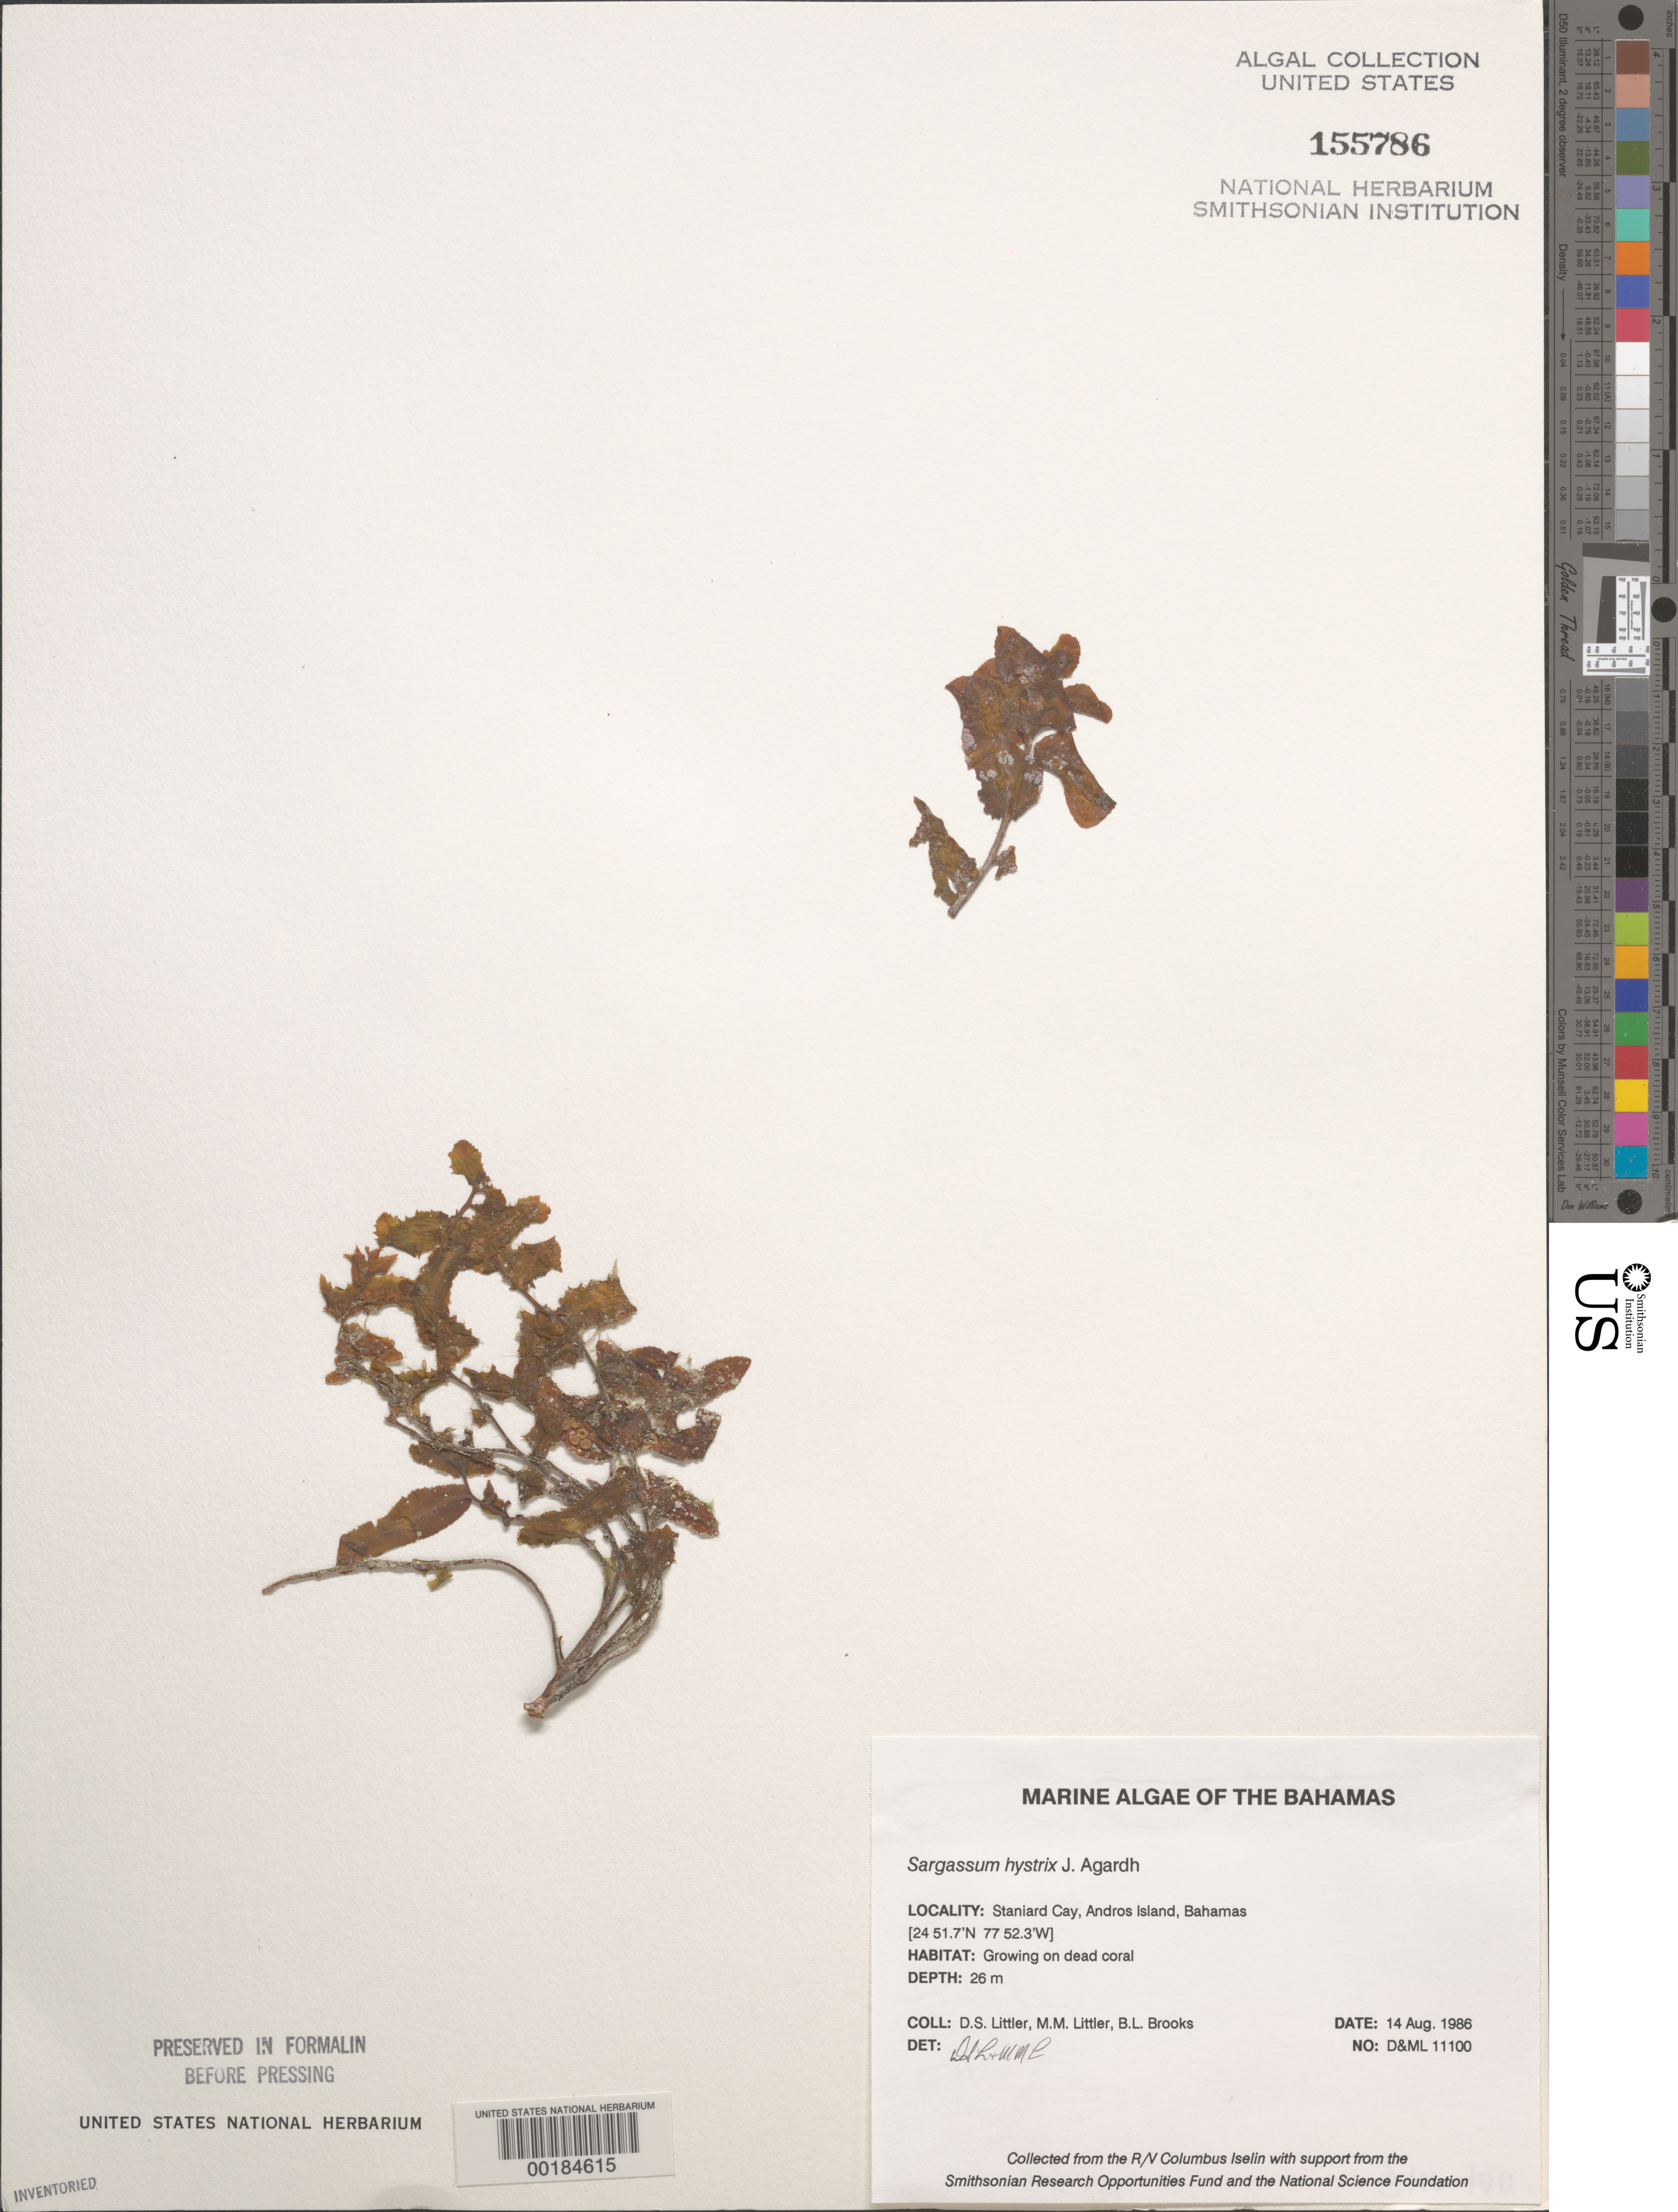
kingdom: Chromista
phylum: Ochrophyta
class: Phaeophyceae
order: Fucales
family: Sargassaceae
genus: Sargassum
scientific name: Sargassum hystrix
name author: J. Agardh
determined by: Littler, D. S.; Littler, M. M.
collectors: D. S. Littler, M. M. Littler & B. Brooks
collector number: D&ML 11100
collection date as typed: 14 Aug 1986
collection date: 1986-08-14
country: Bahamas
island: Staniard Cay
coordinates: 24 51.7' N, 77 52.3' W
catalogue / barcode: US 155786